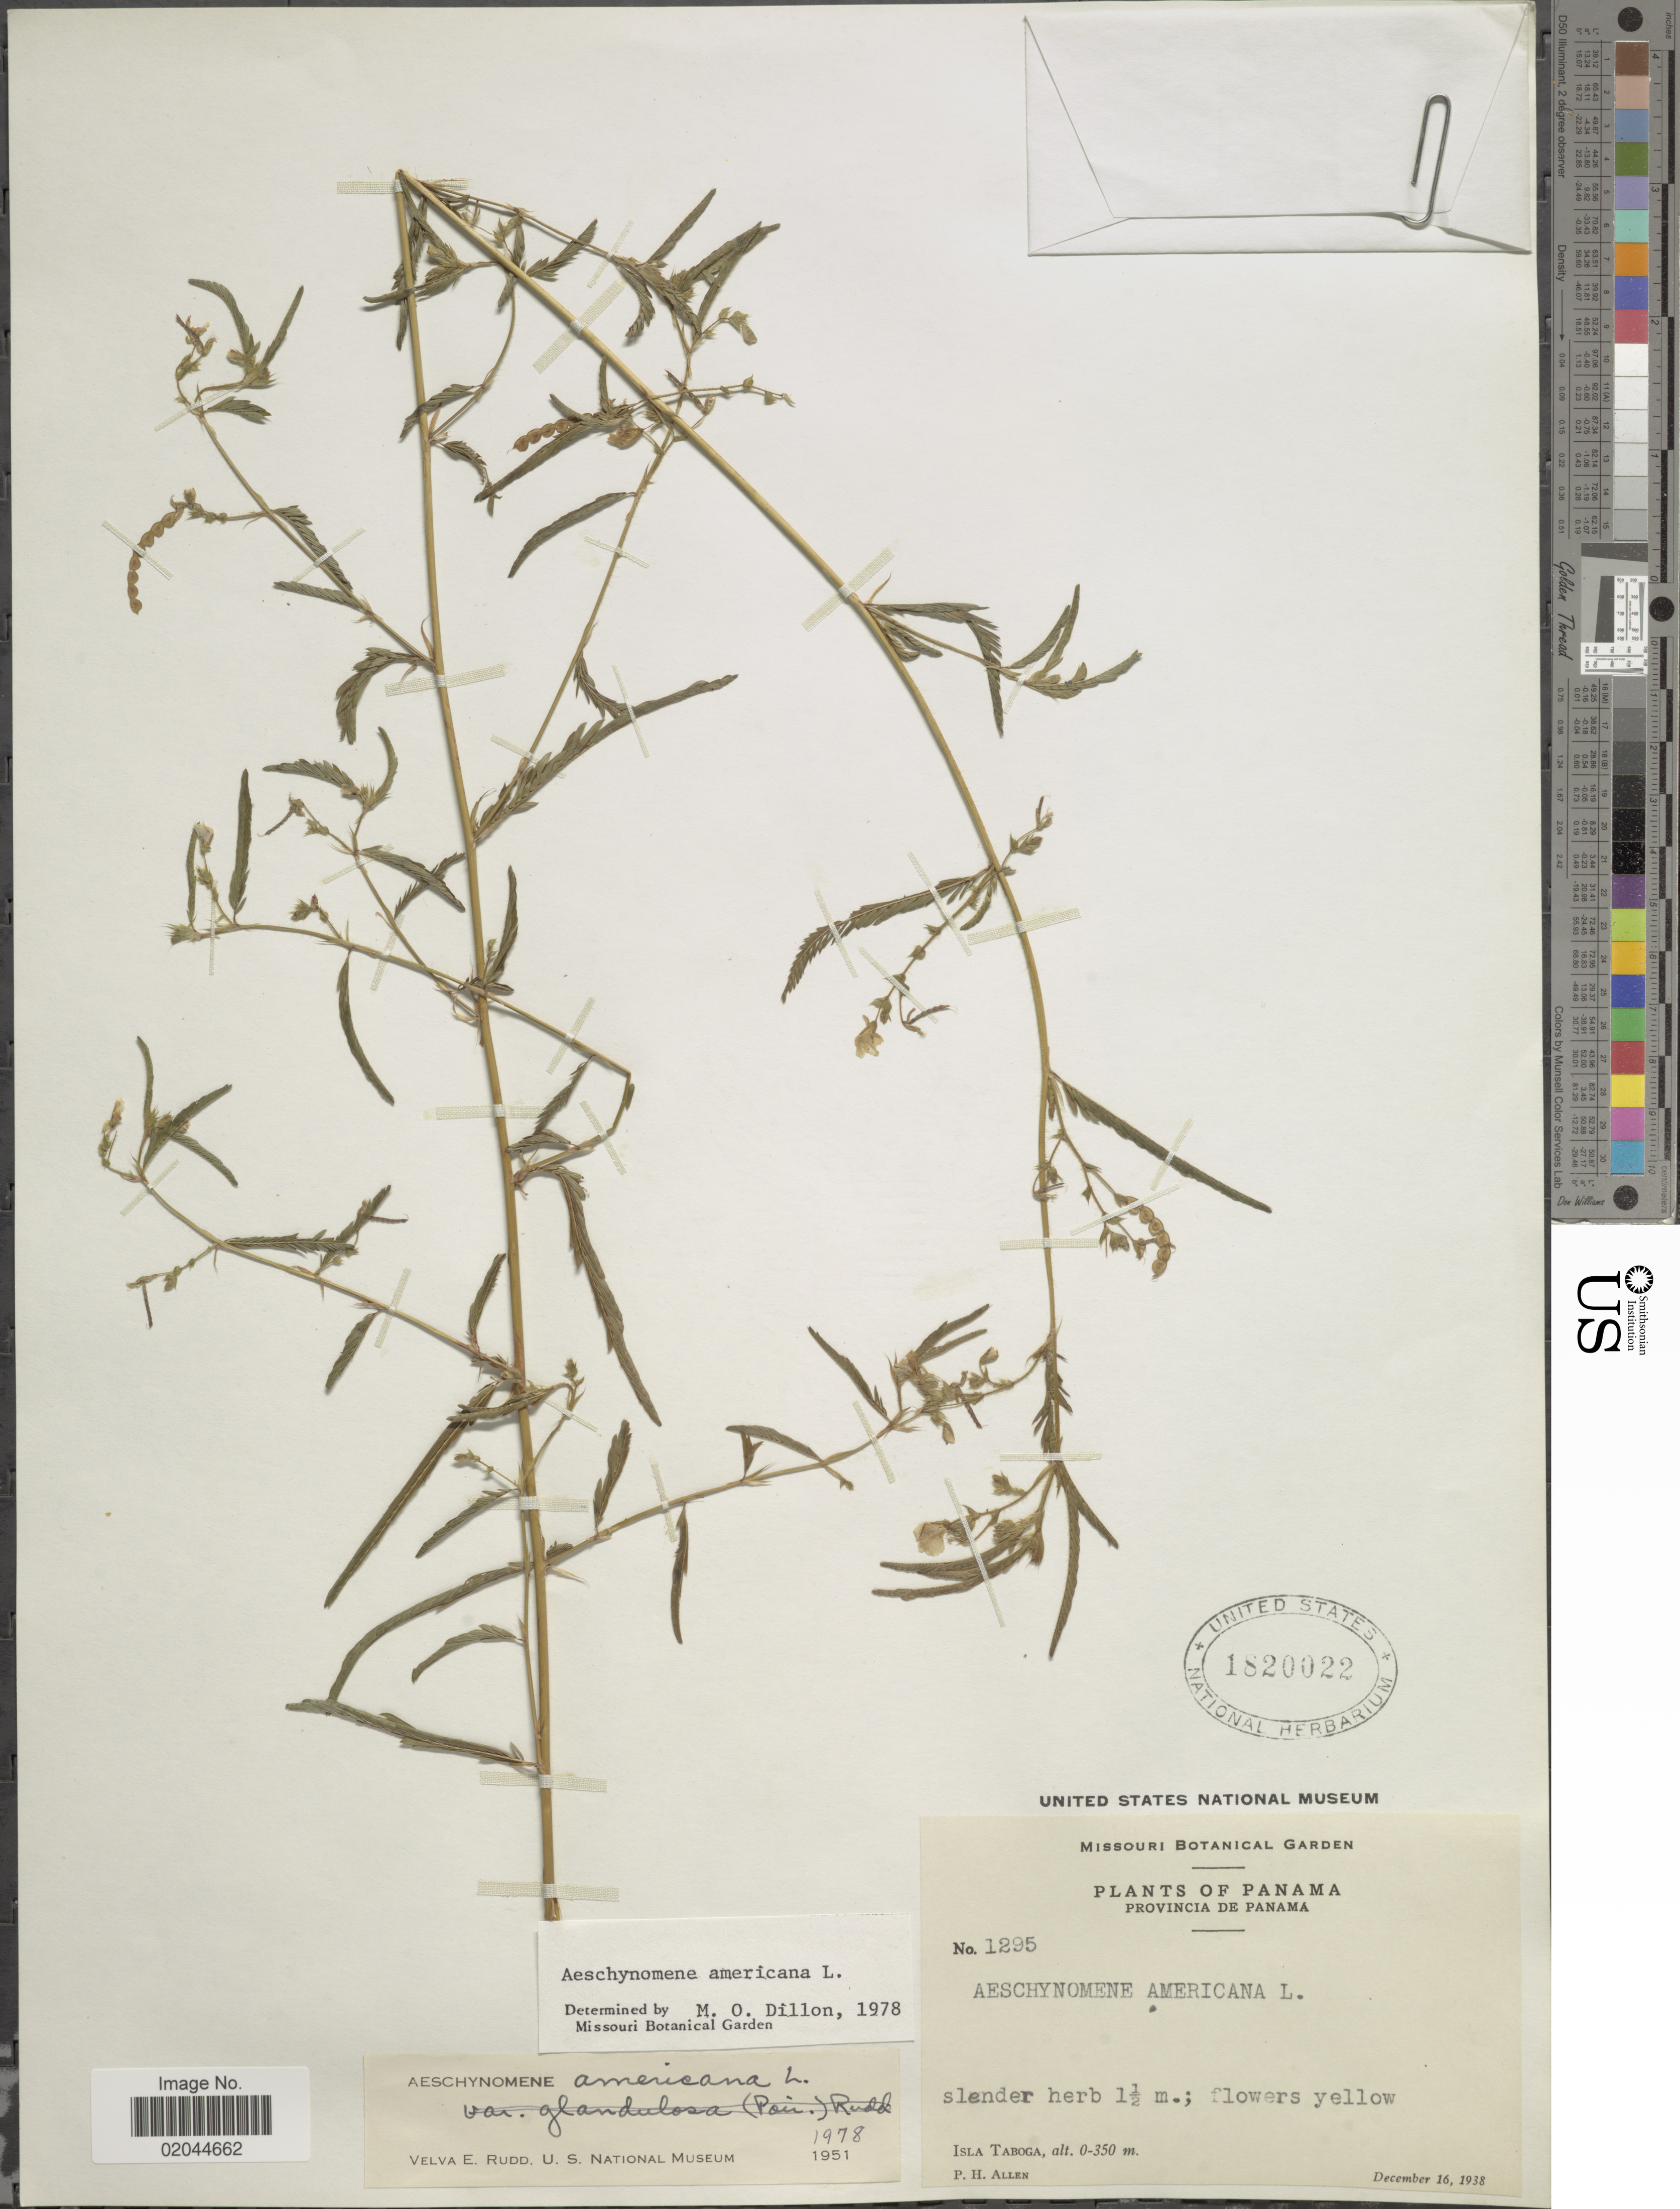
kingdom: Plantae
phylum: Tracheophyta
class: Magnoliopsida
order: Fabales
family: Fabaceae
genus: Aeschynomene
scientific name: Aeschynomene americana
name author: L.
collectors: P. H. Allen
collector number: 1295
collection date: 1938-12-16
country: Panama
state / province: Panamá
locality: Isla Taboga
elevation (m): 0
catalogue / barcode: US 1820022